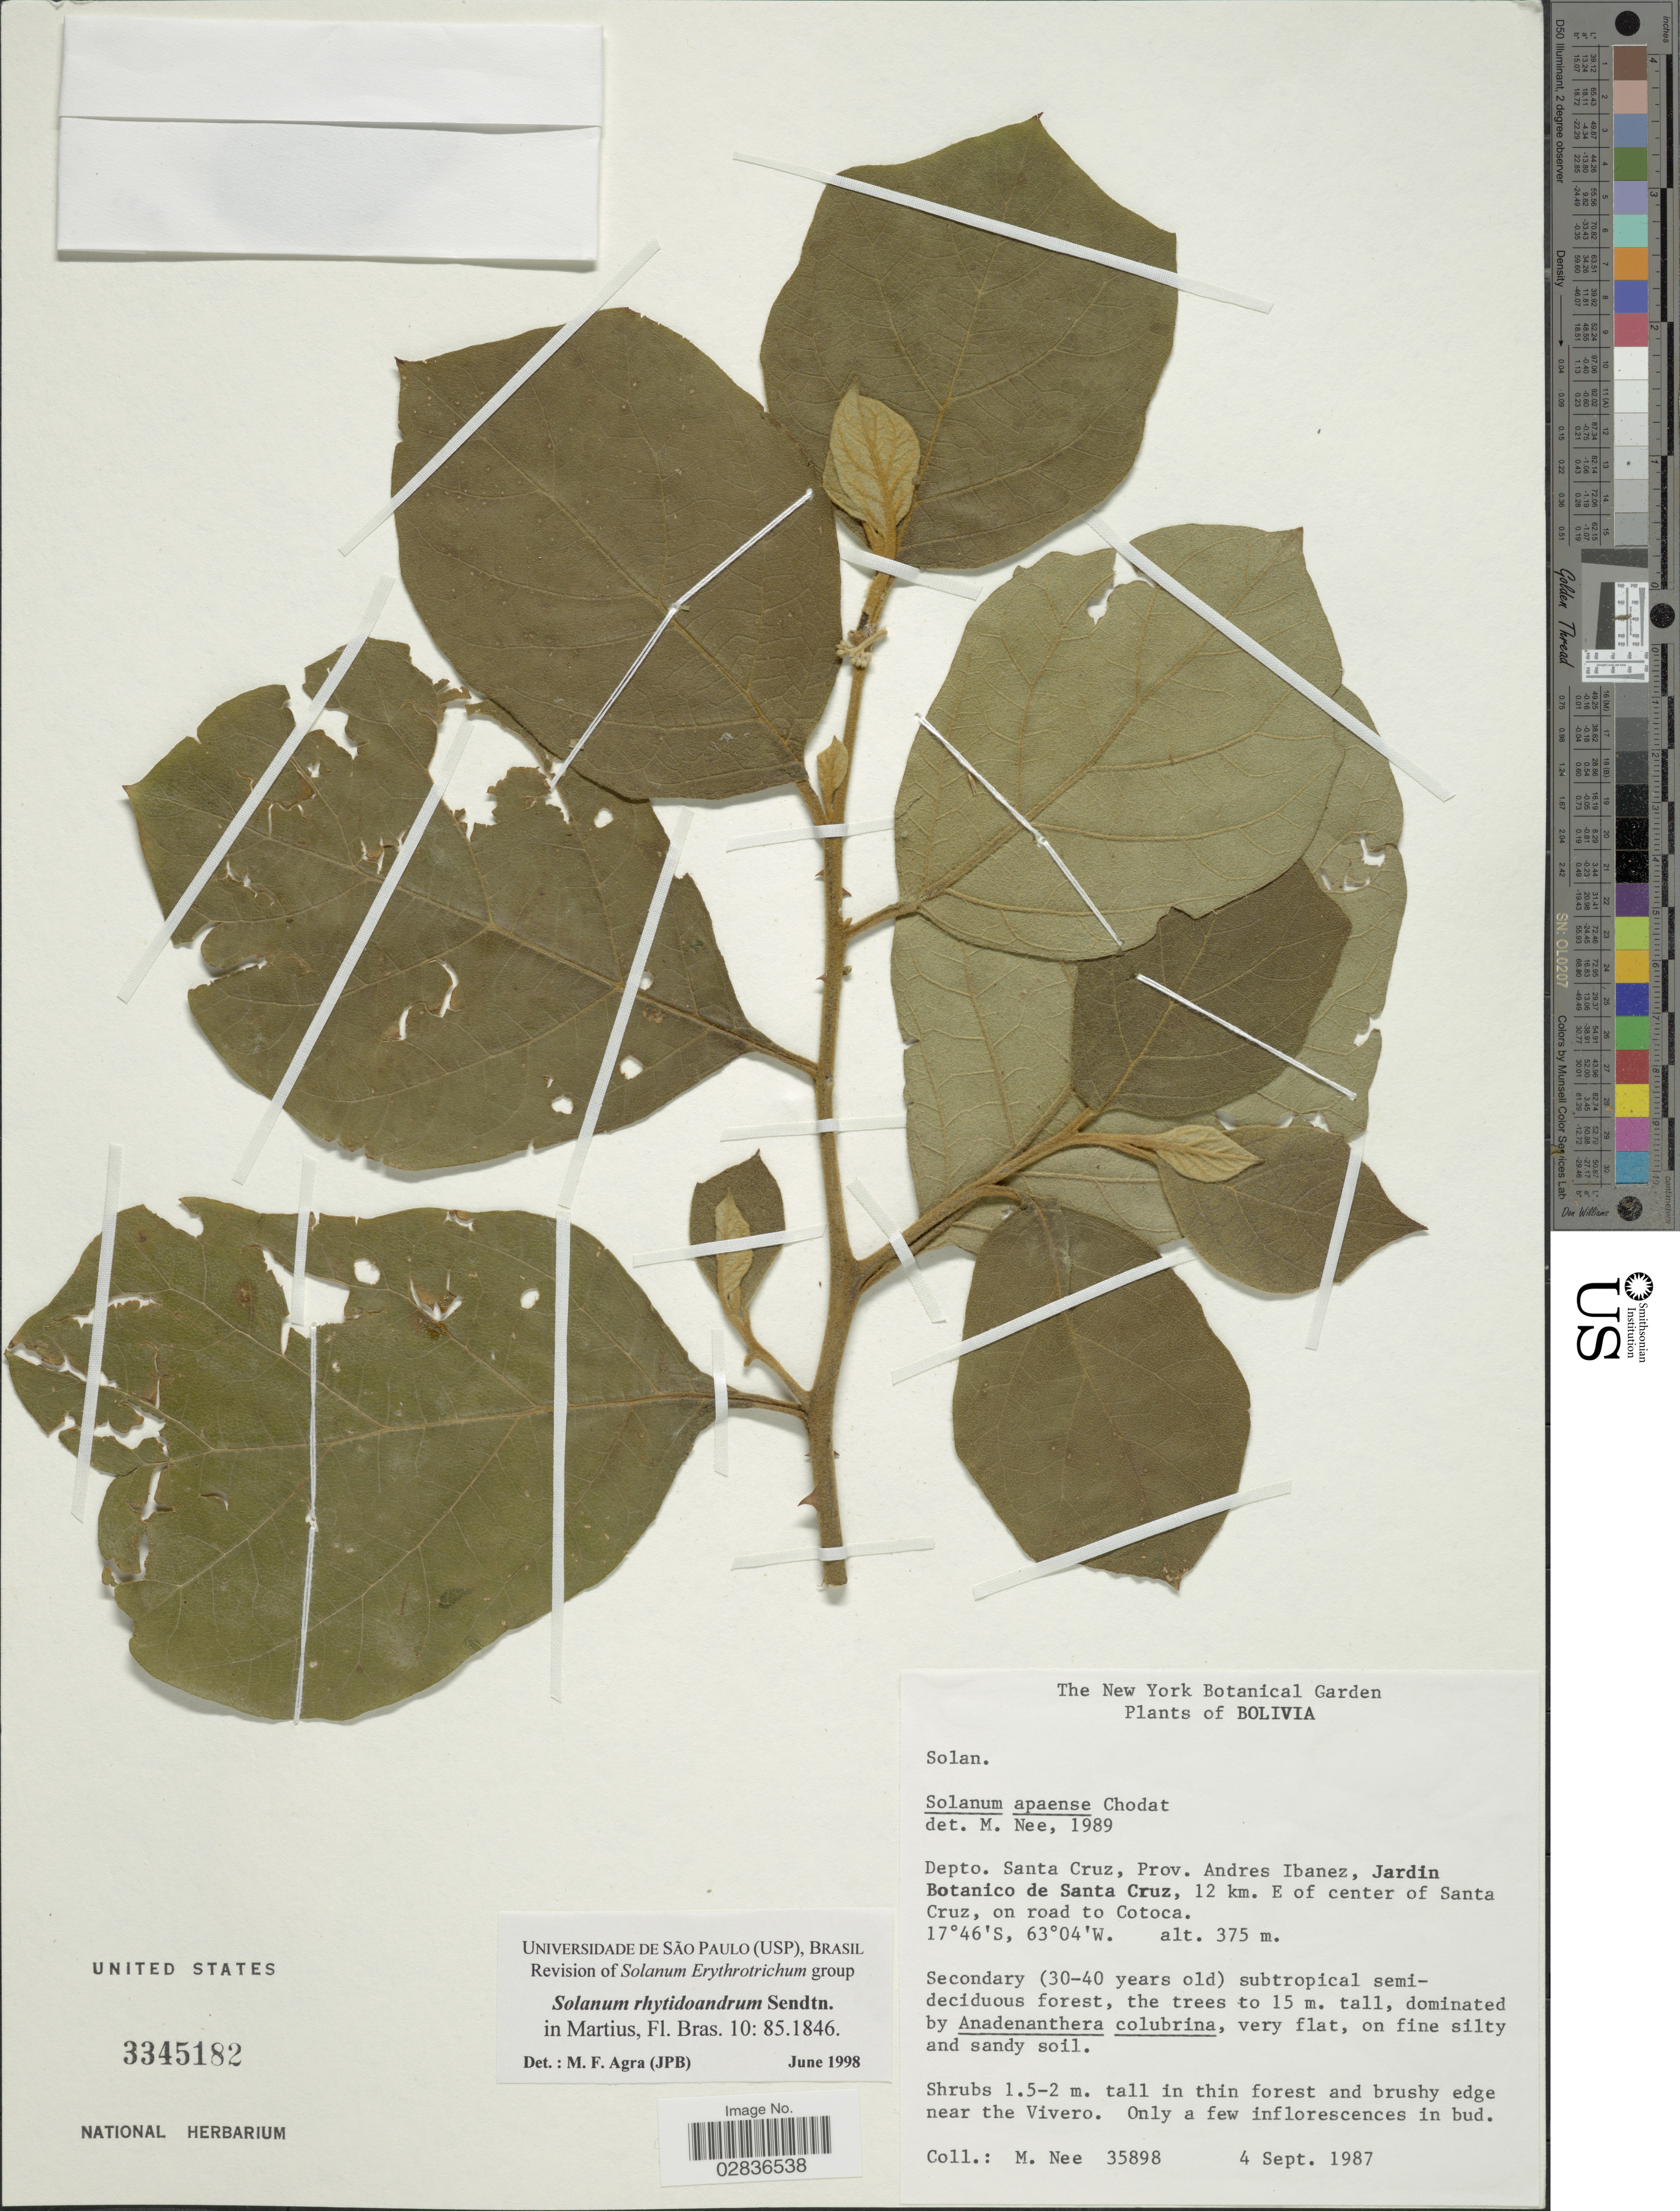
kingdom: Plantae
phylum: Tracheophyta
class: Magnoliopsida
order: Solanales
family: Solanaceae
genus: Solanum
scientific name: Solanum rhytidoandrum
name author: Sendtn.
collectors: M. Nee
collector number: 35898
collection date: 1987-09-04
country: Bolivia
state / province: Santa Cruz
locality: Depto. Santa Cruz, Prov. Andres Ibanez, Jardin Botanico de Santa Cruz, 12 km. E of center of Santa Cruz, on road to Cotoca.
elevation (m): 375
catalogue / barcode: US 3345182